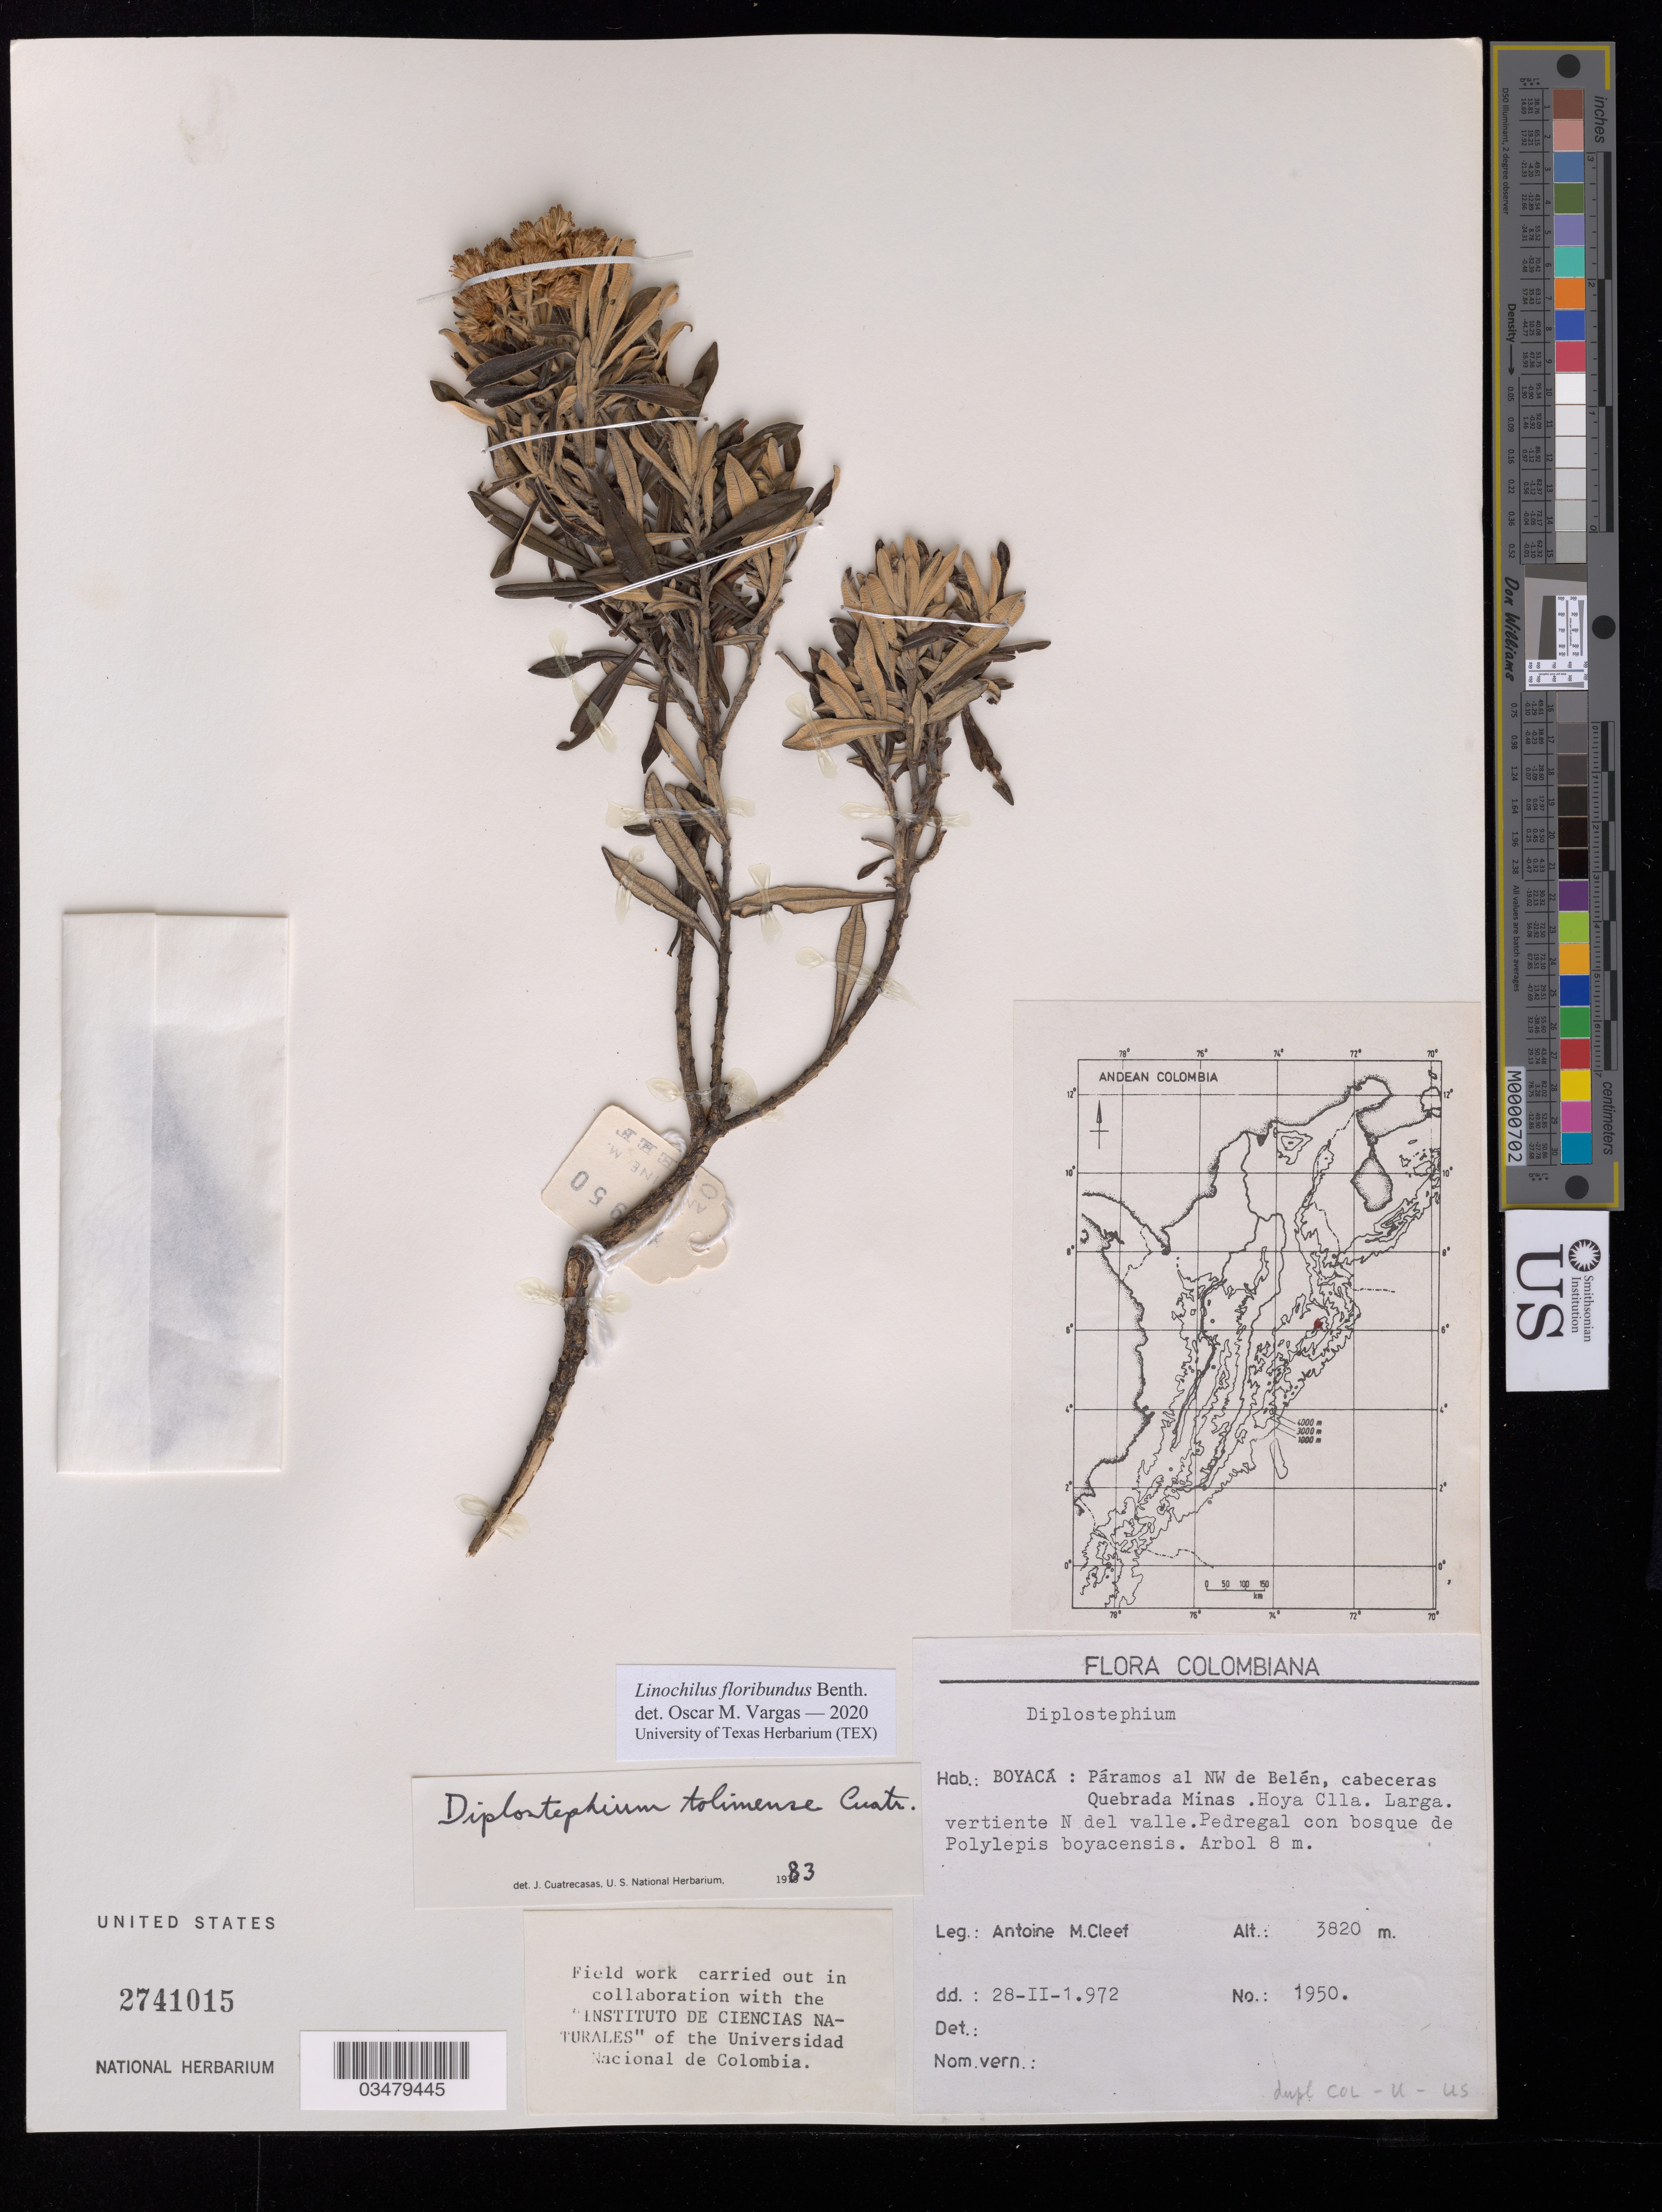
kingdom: Plantae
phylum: Tracheophyta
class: Magnoliopsida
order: Asterales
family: Asteraceae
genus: Linochilus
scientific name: Linochilus floribundus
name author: Benth.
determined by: Vargas, Oscar M.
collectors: A. M. Cleef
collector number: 1950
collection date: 1972-02-28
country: Colombia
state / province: Boyacá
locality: Paramos al NW de Belen, cabeceras Quebrada Minas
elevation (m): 3820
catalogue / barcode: US 2751015